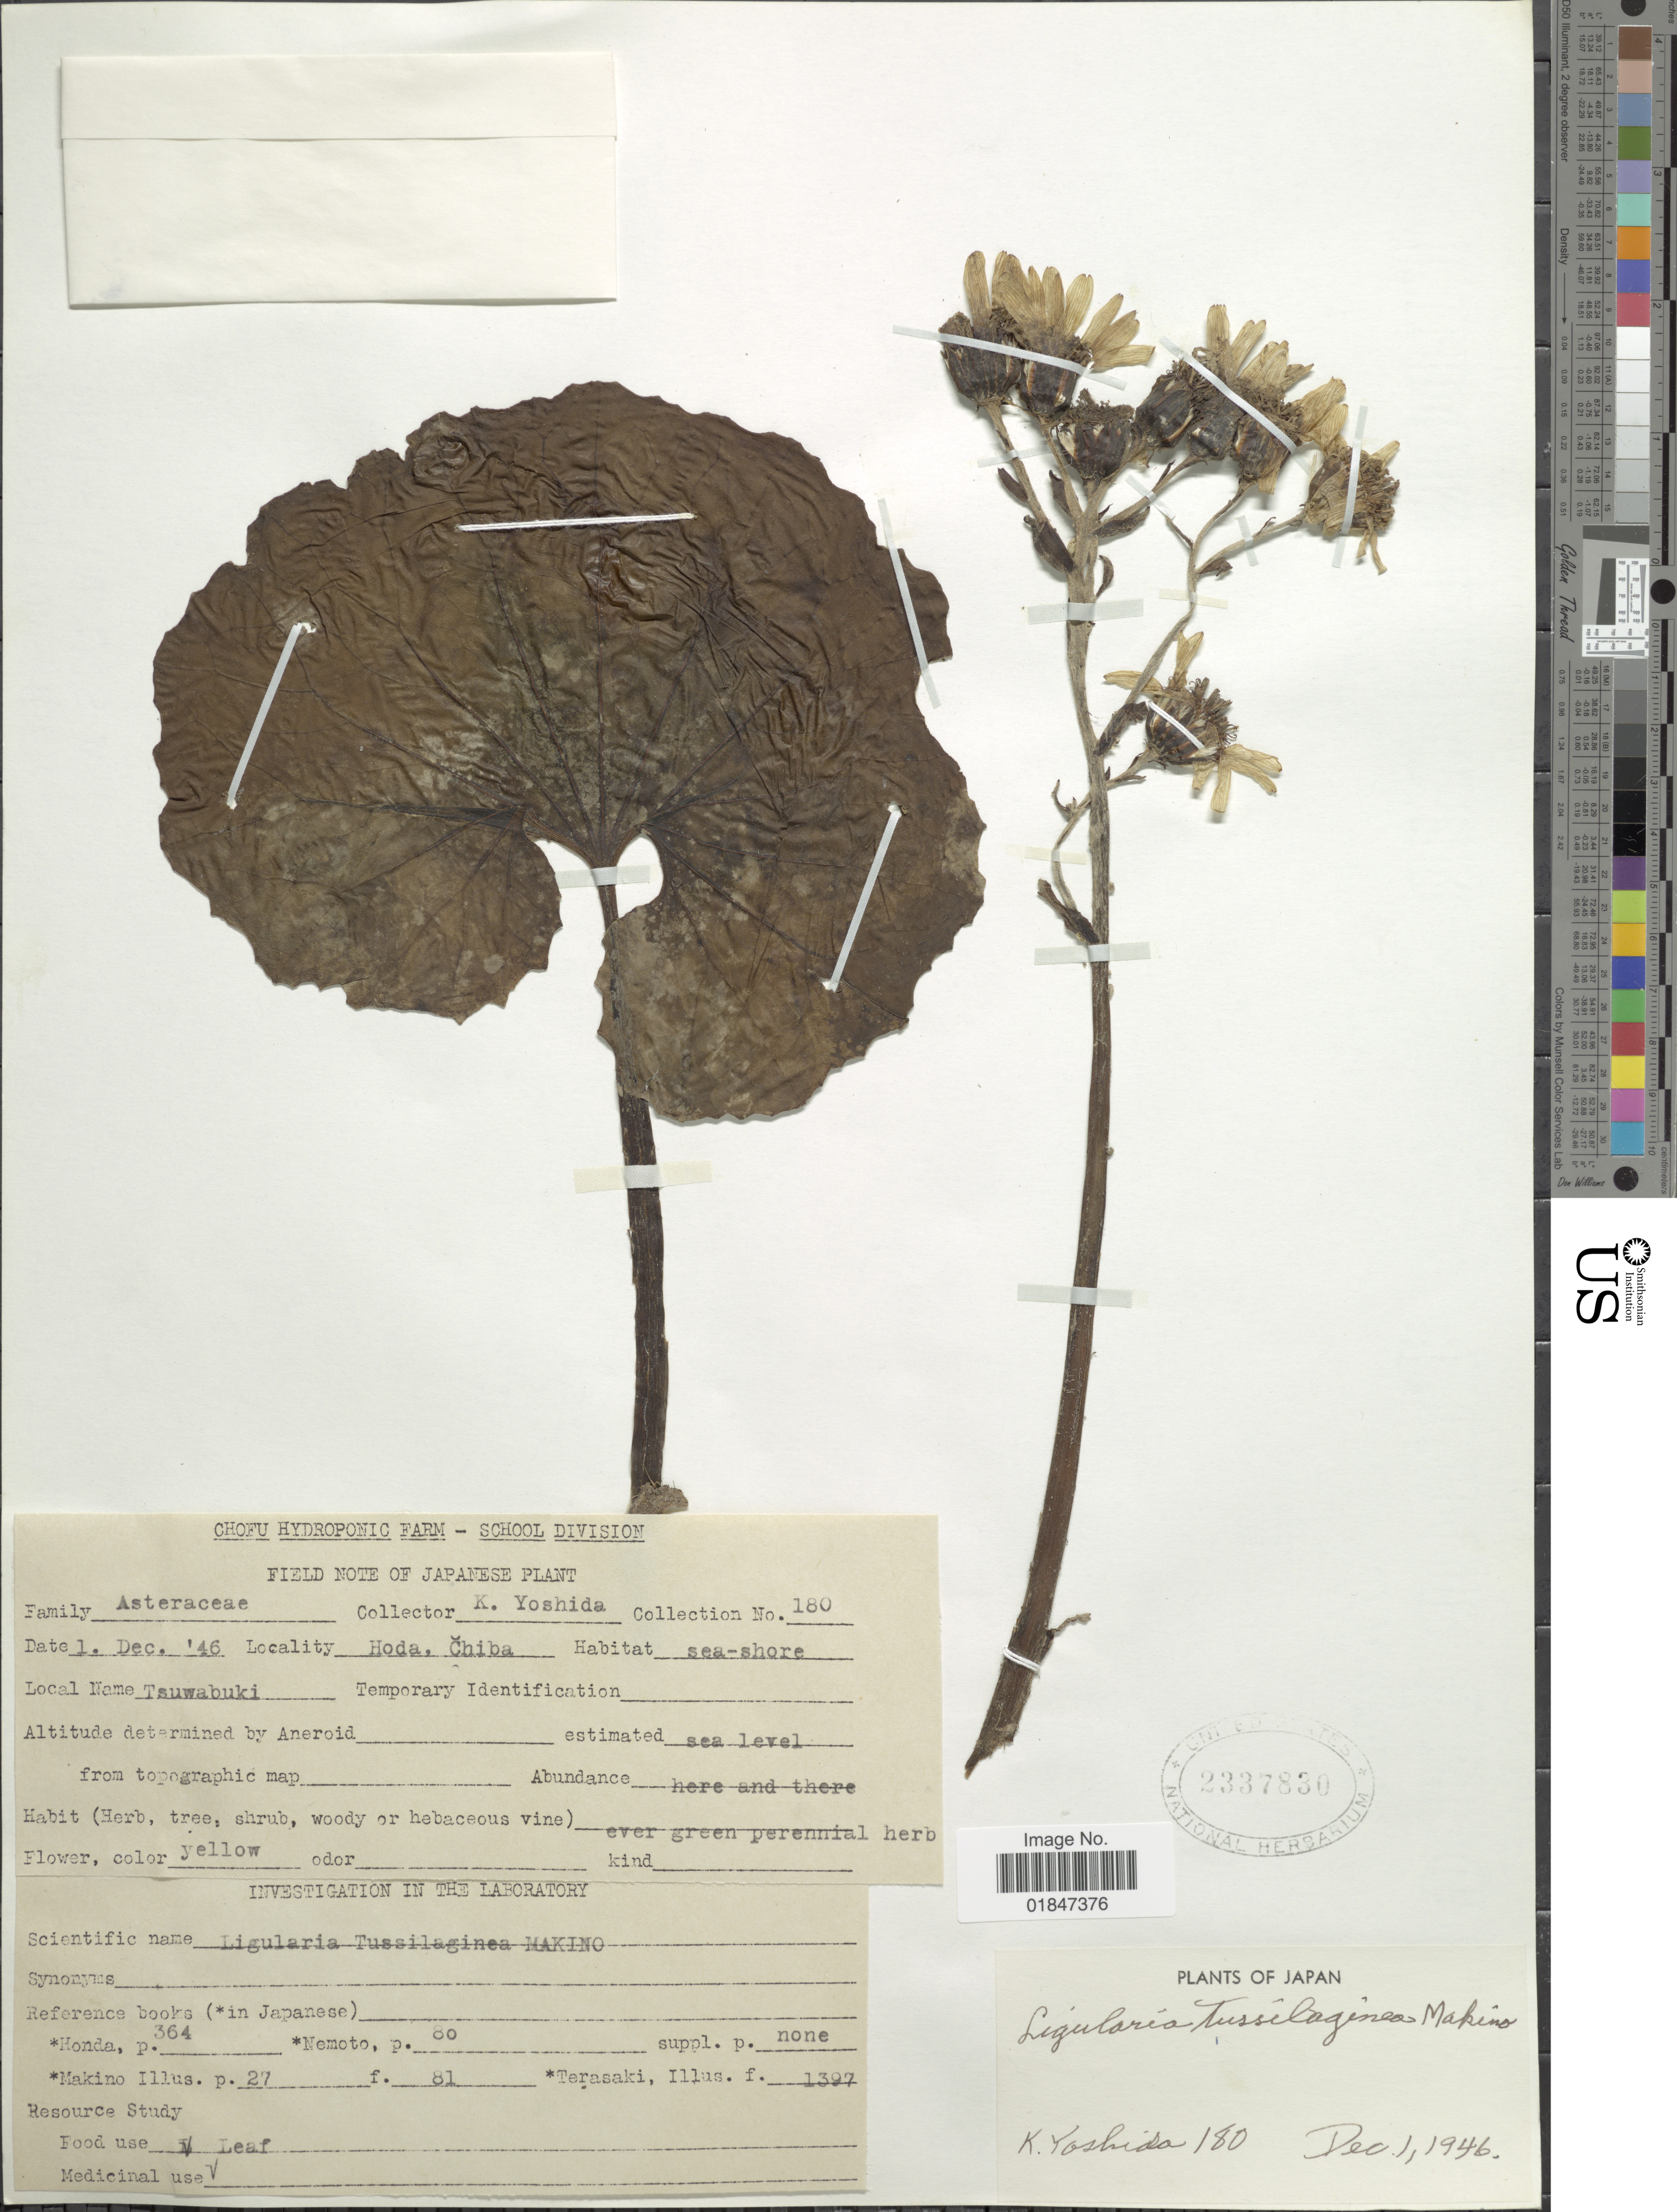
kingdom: Plantae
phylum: Tracheophyta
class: Magnoliopsida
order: Asterales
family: Asteraceae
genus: Farfugium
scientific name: Farfugium japonicum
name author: (L.) Kitam.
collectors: K. Yoshida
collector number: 180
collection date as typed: Transcribed d/m/y: 1/12/46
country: Japan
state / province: Tiba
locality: Hoda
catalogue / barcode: US 2337830